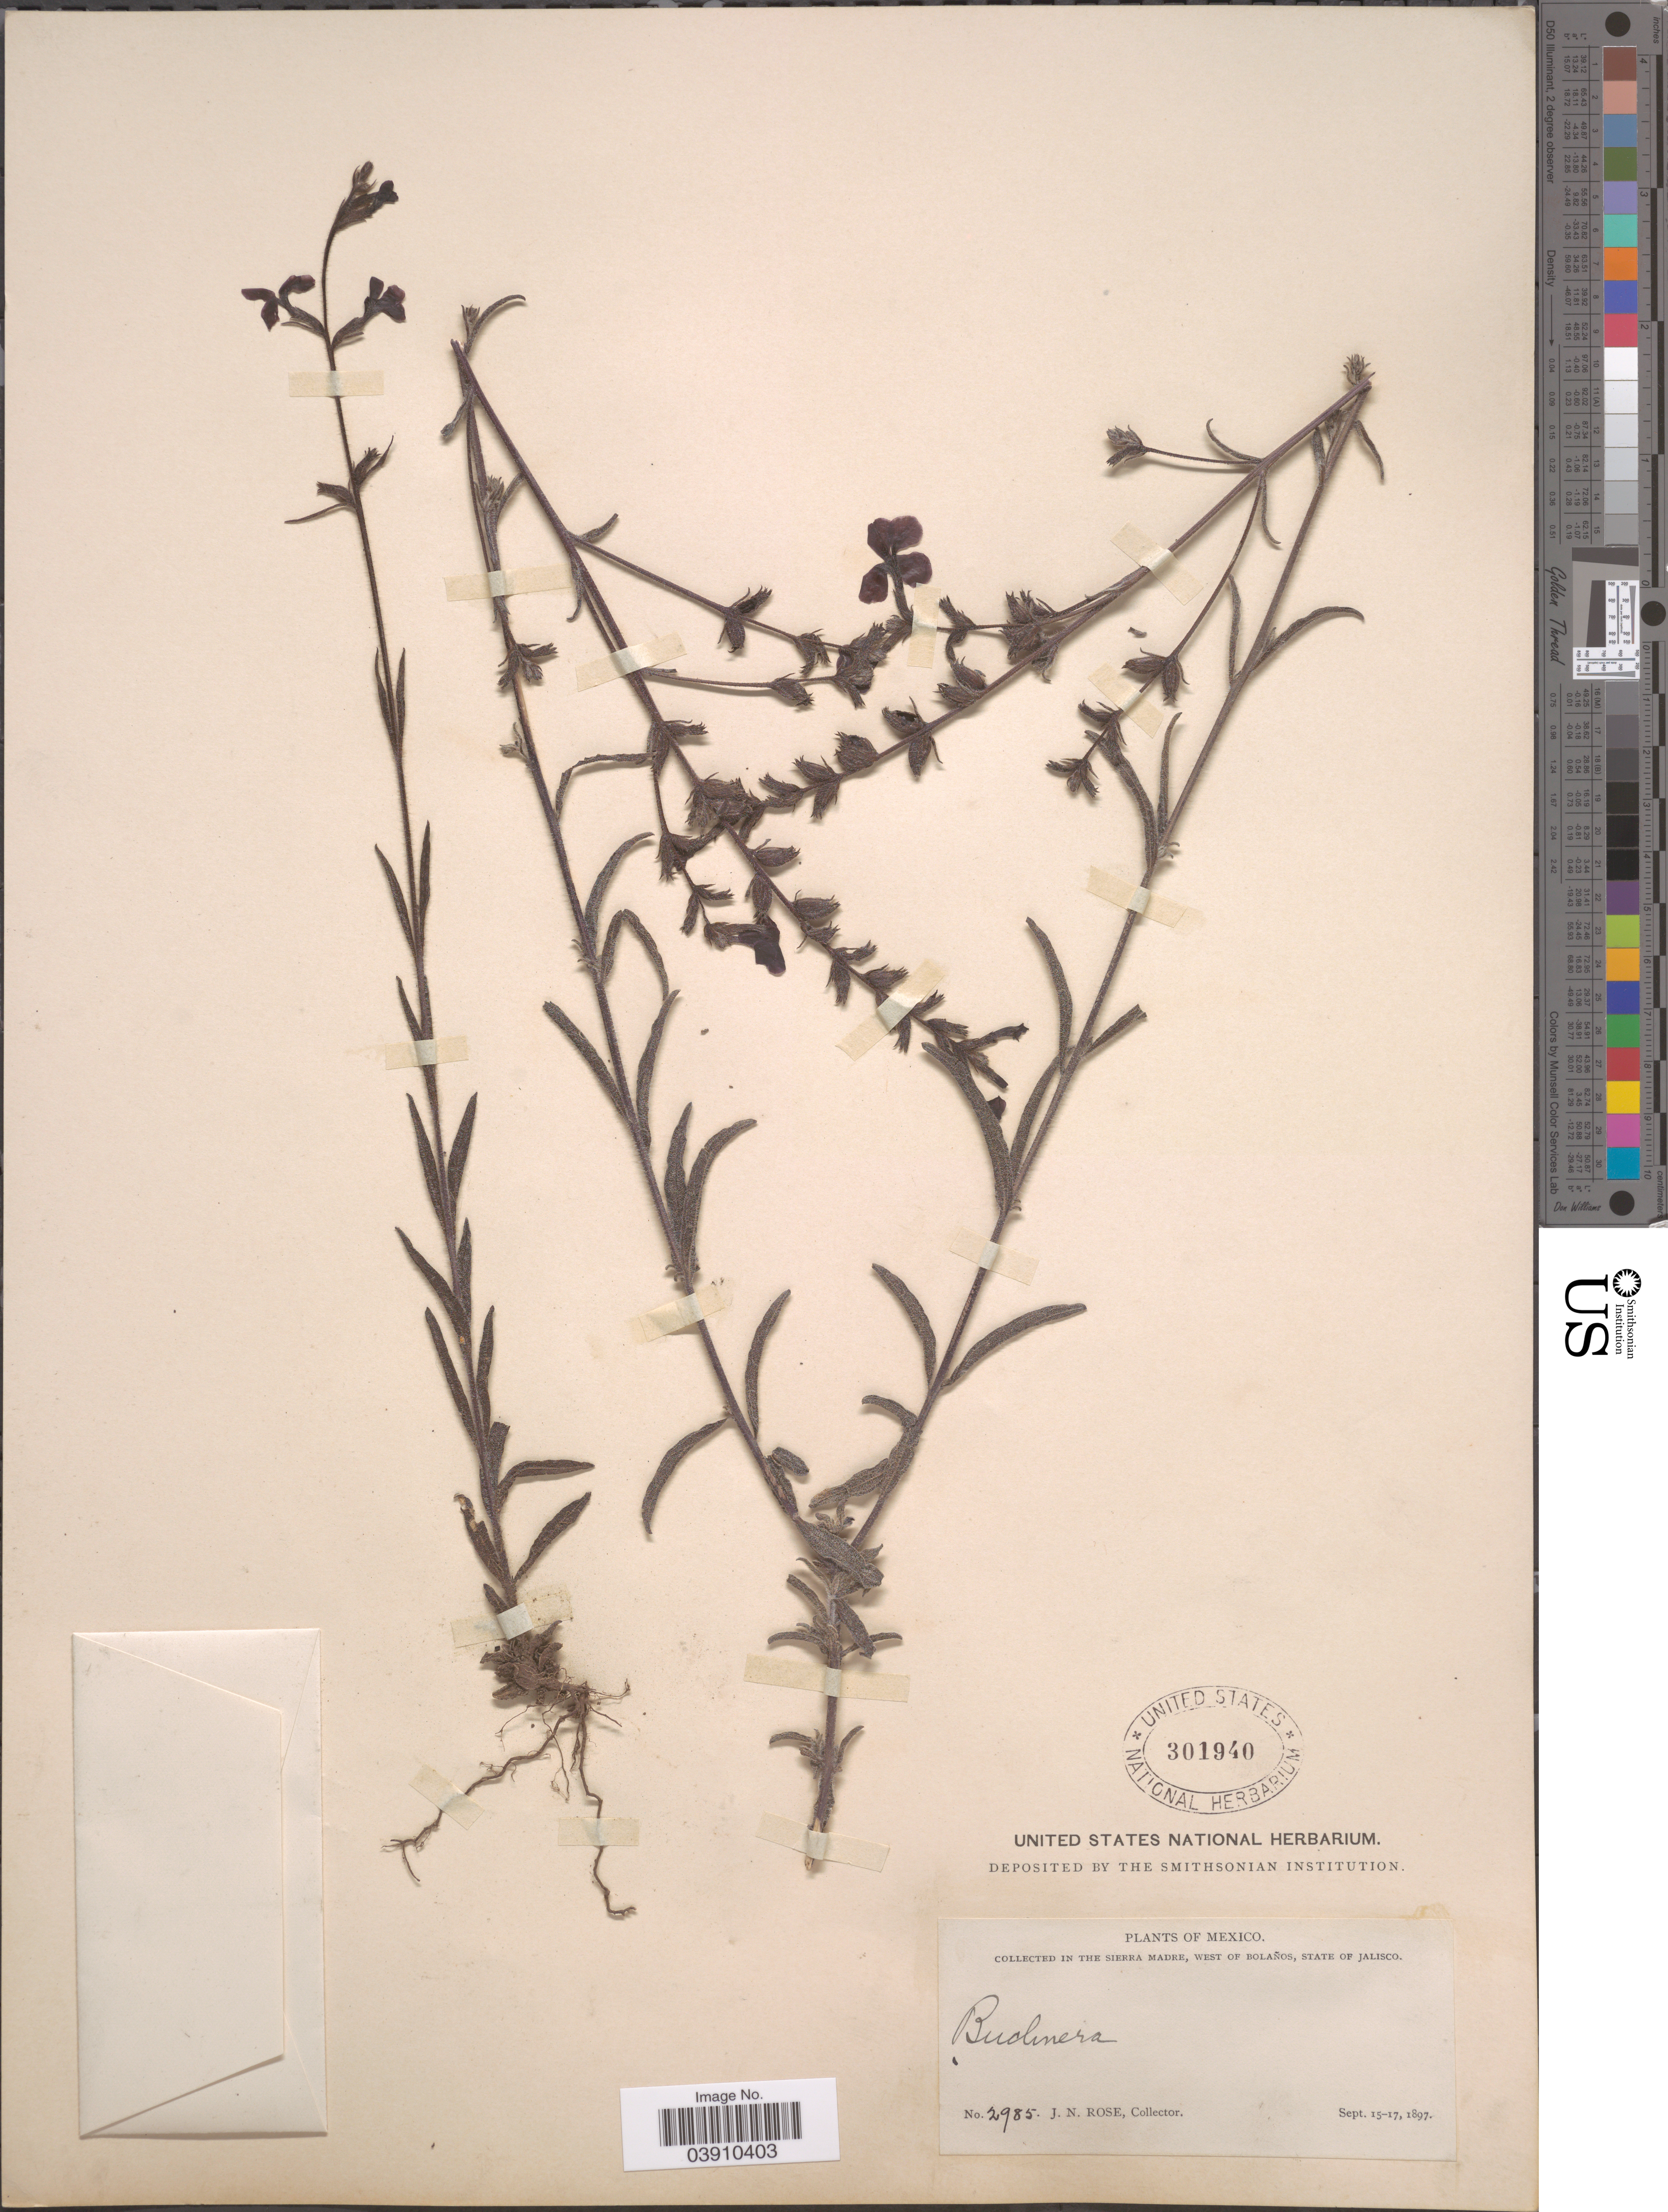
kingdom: Plantae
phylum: Tracheophyta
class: Magnoliopsida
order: Lamiales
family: Orobanchaceae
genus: Buchnera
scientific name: Buchnera sp.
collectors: J. N. Rose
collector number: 2985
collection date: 1897-09-15/1897-09-17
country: Mexico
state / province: Jalisco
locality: In the Sierra Madre, West of Bolaños.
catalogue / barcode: US 301940